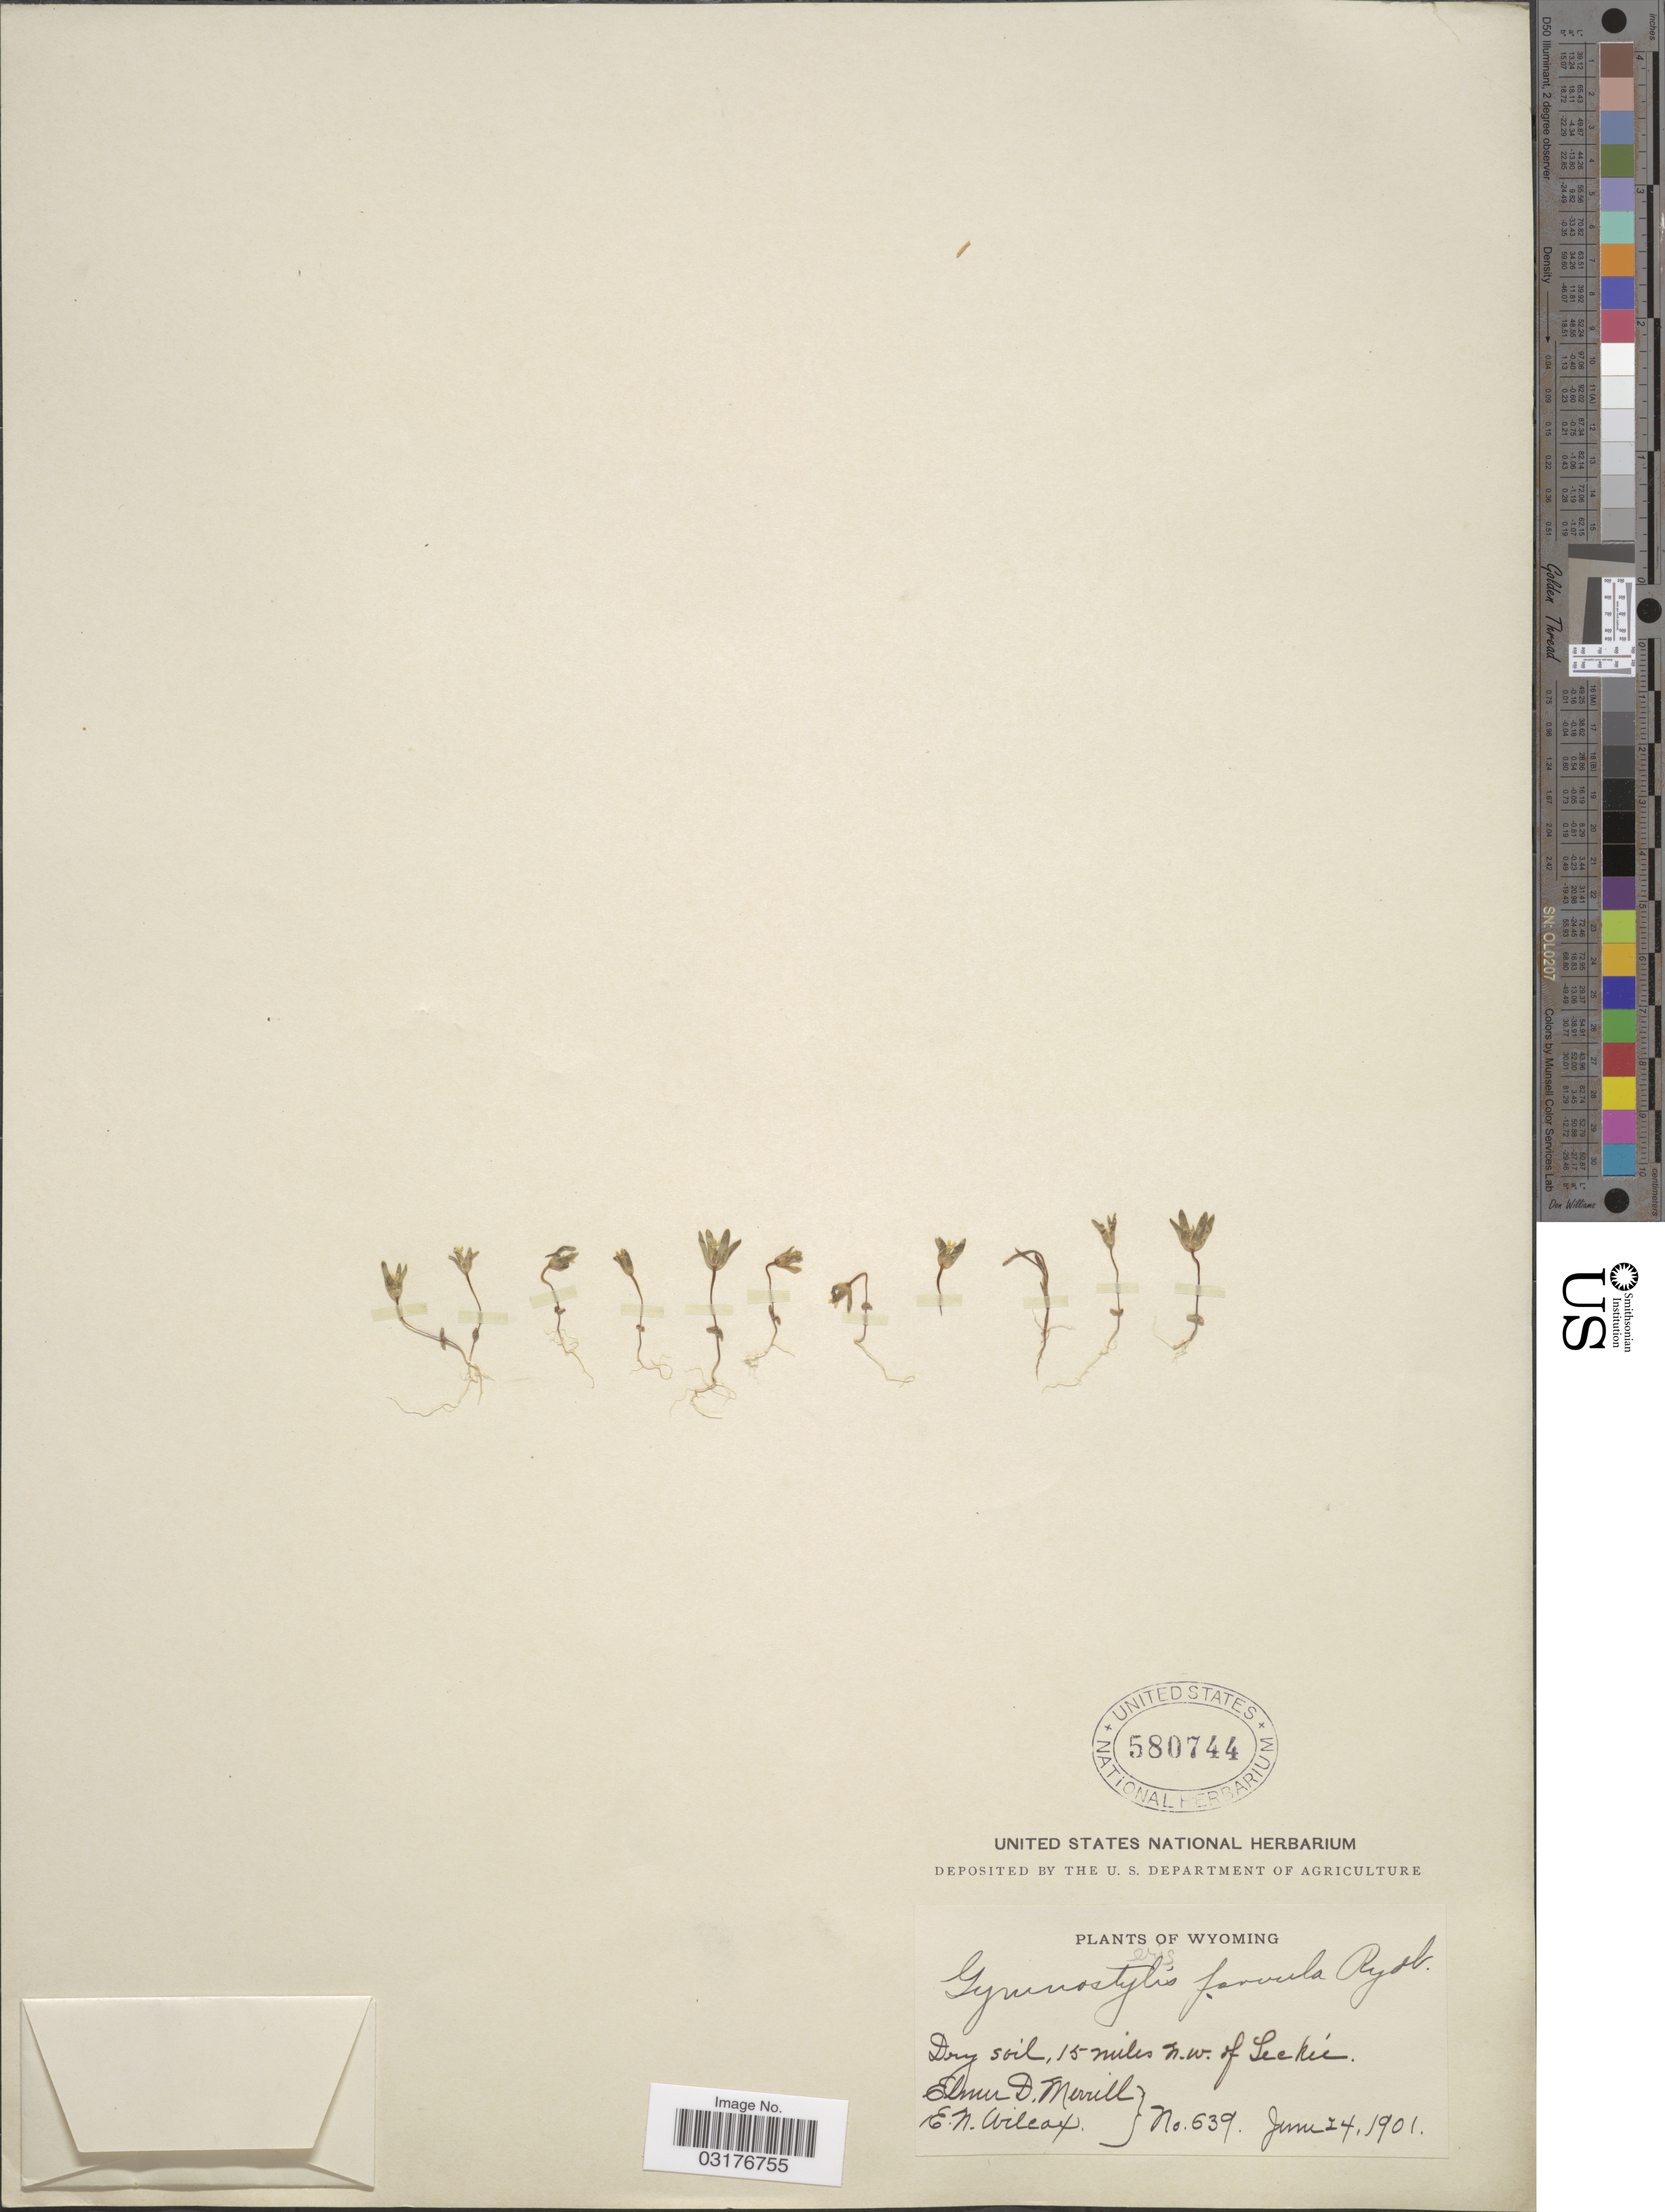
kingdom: Plantae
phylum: Tracheophyta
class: Magnoliopsida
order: Ericales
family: Polemoniaceae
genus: Gymnosteris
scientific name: Gymnosteris parvula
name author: A. Heller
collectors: E. D. Merrill & E. Wilcox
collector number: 639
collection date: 1901-06-24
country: United States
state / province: Wyoming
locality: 15 miles n.w. of Leckie.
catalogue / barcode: US 580744